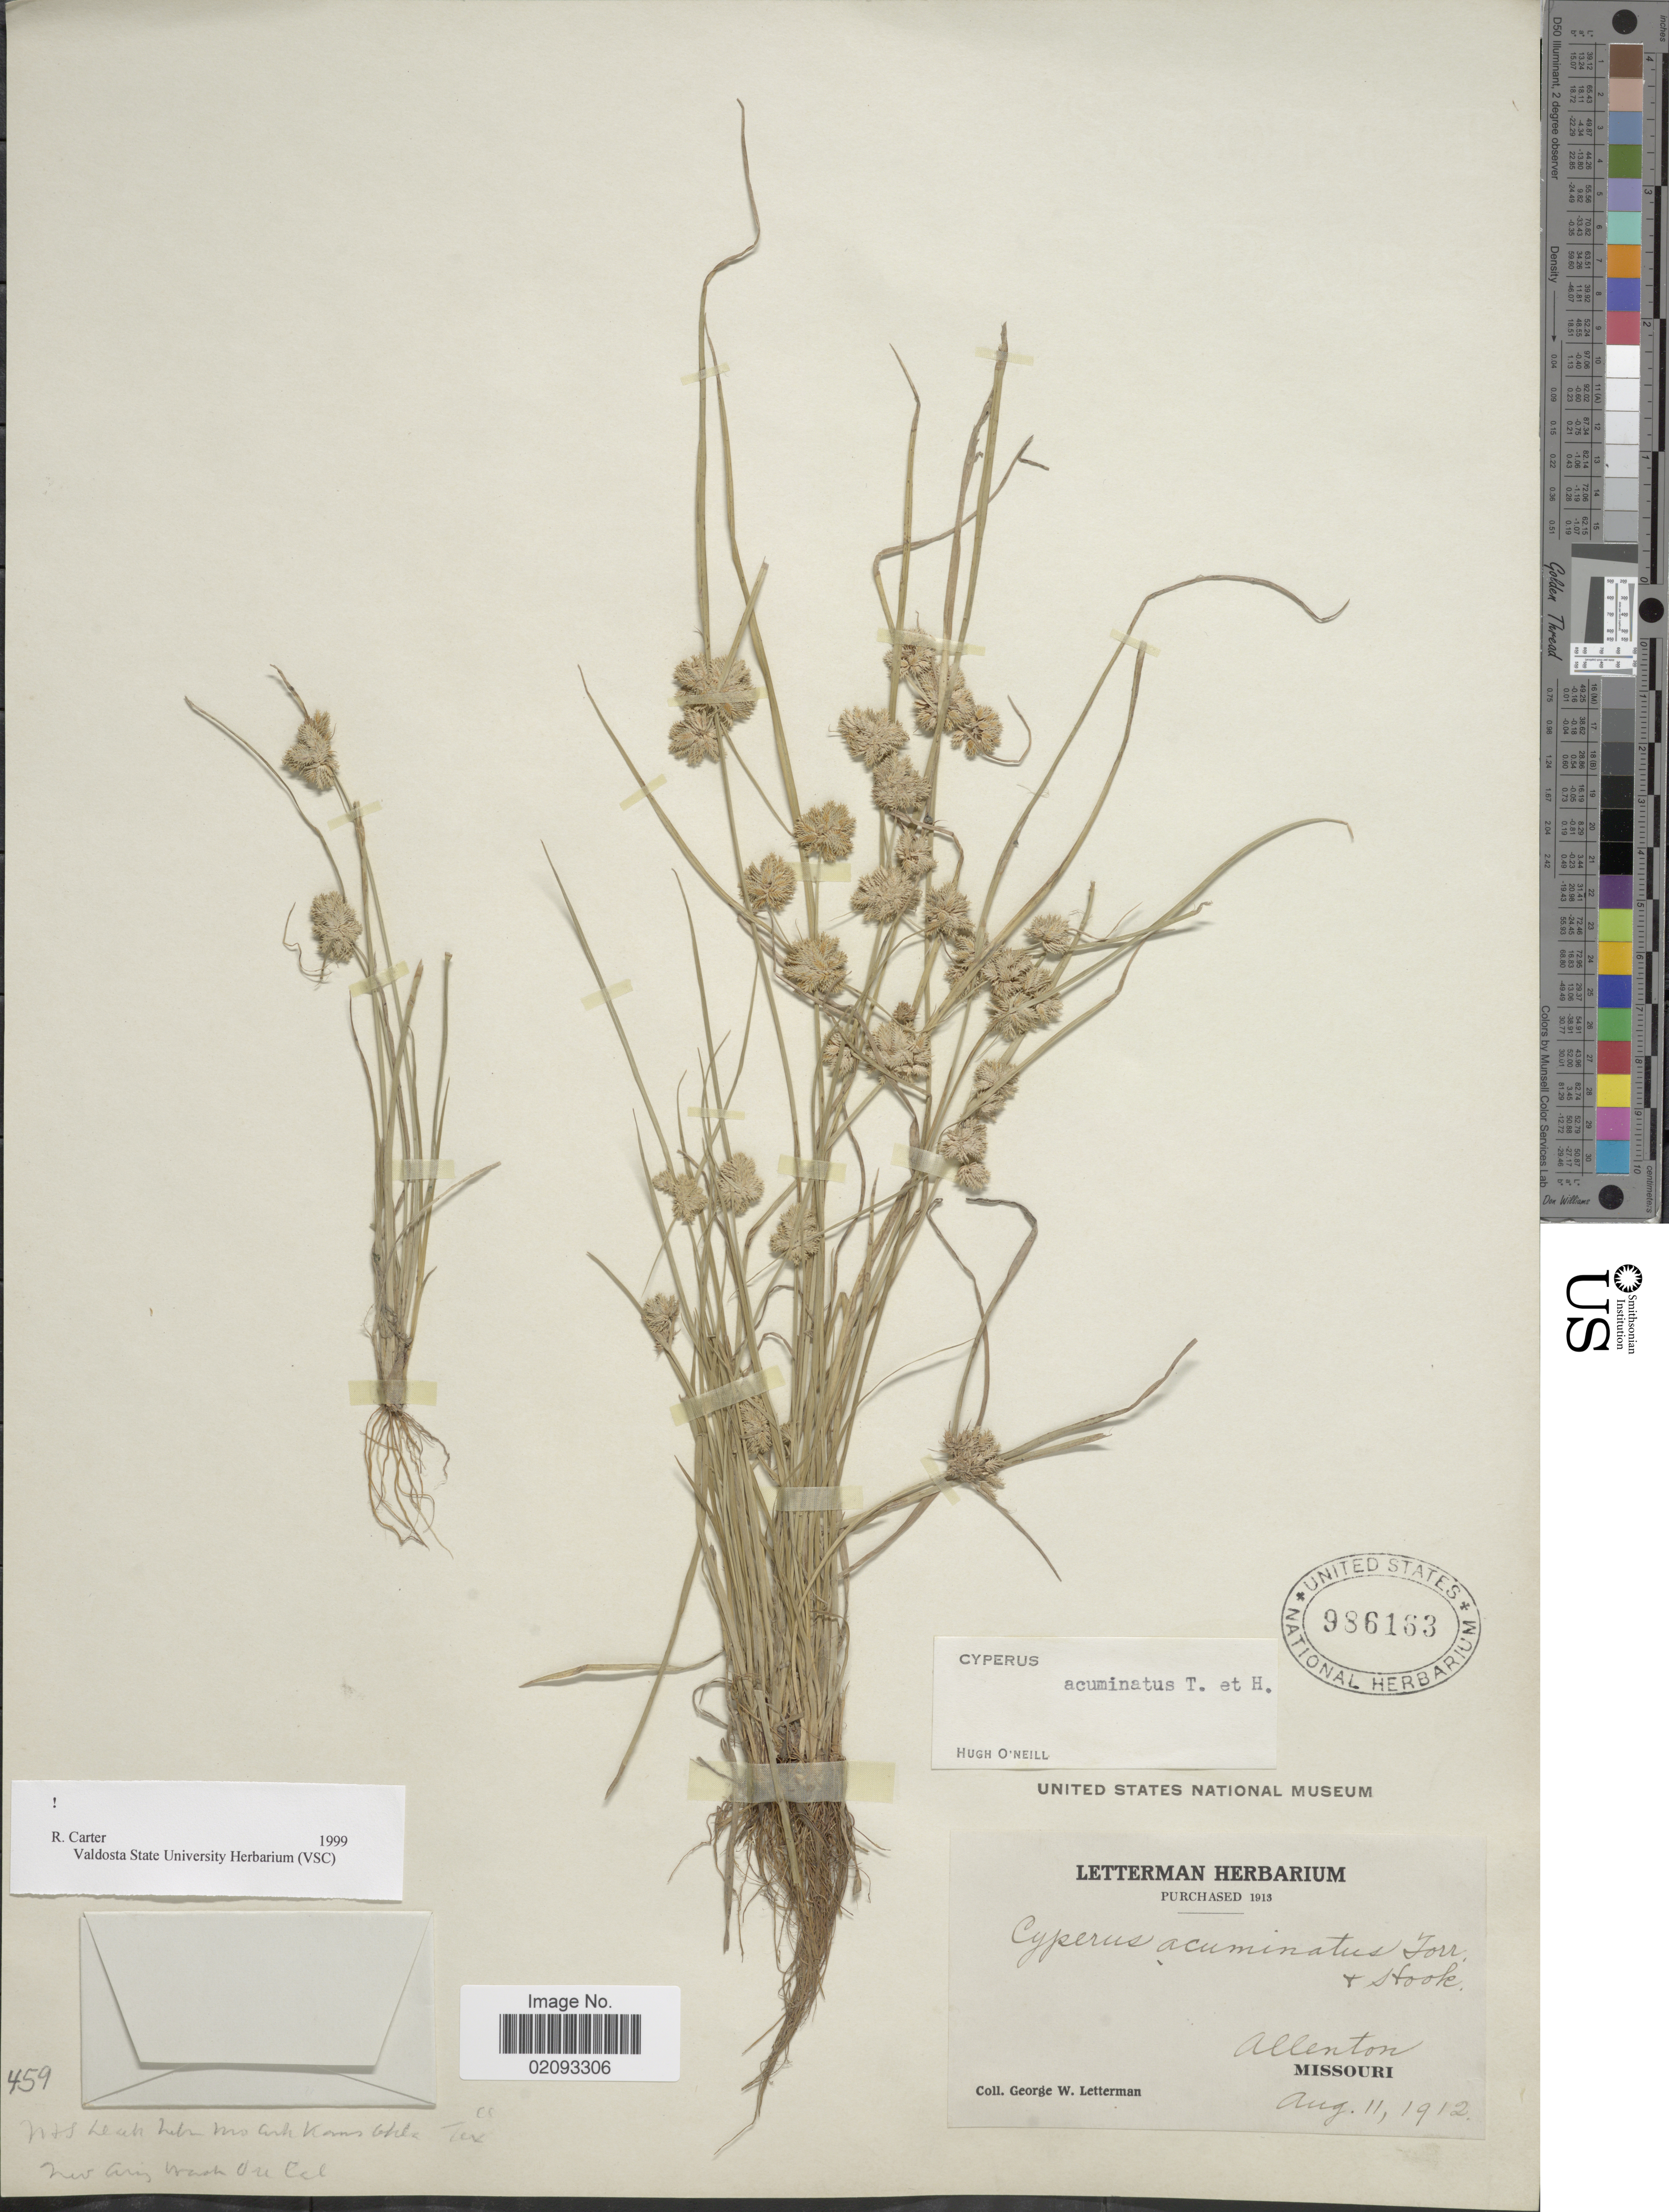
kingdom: Plantae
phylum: Tracheophyta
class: Liliopsida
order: Poales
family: Cyperaceae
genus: Cyperus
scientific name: Cyperus acuminatus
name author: Torr. & Hook.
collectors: G. W. Letterman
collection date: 1912-08-11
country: United States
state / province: Missouri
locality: Allenton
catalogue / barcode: US 986163